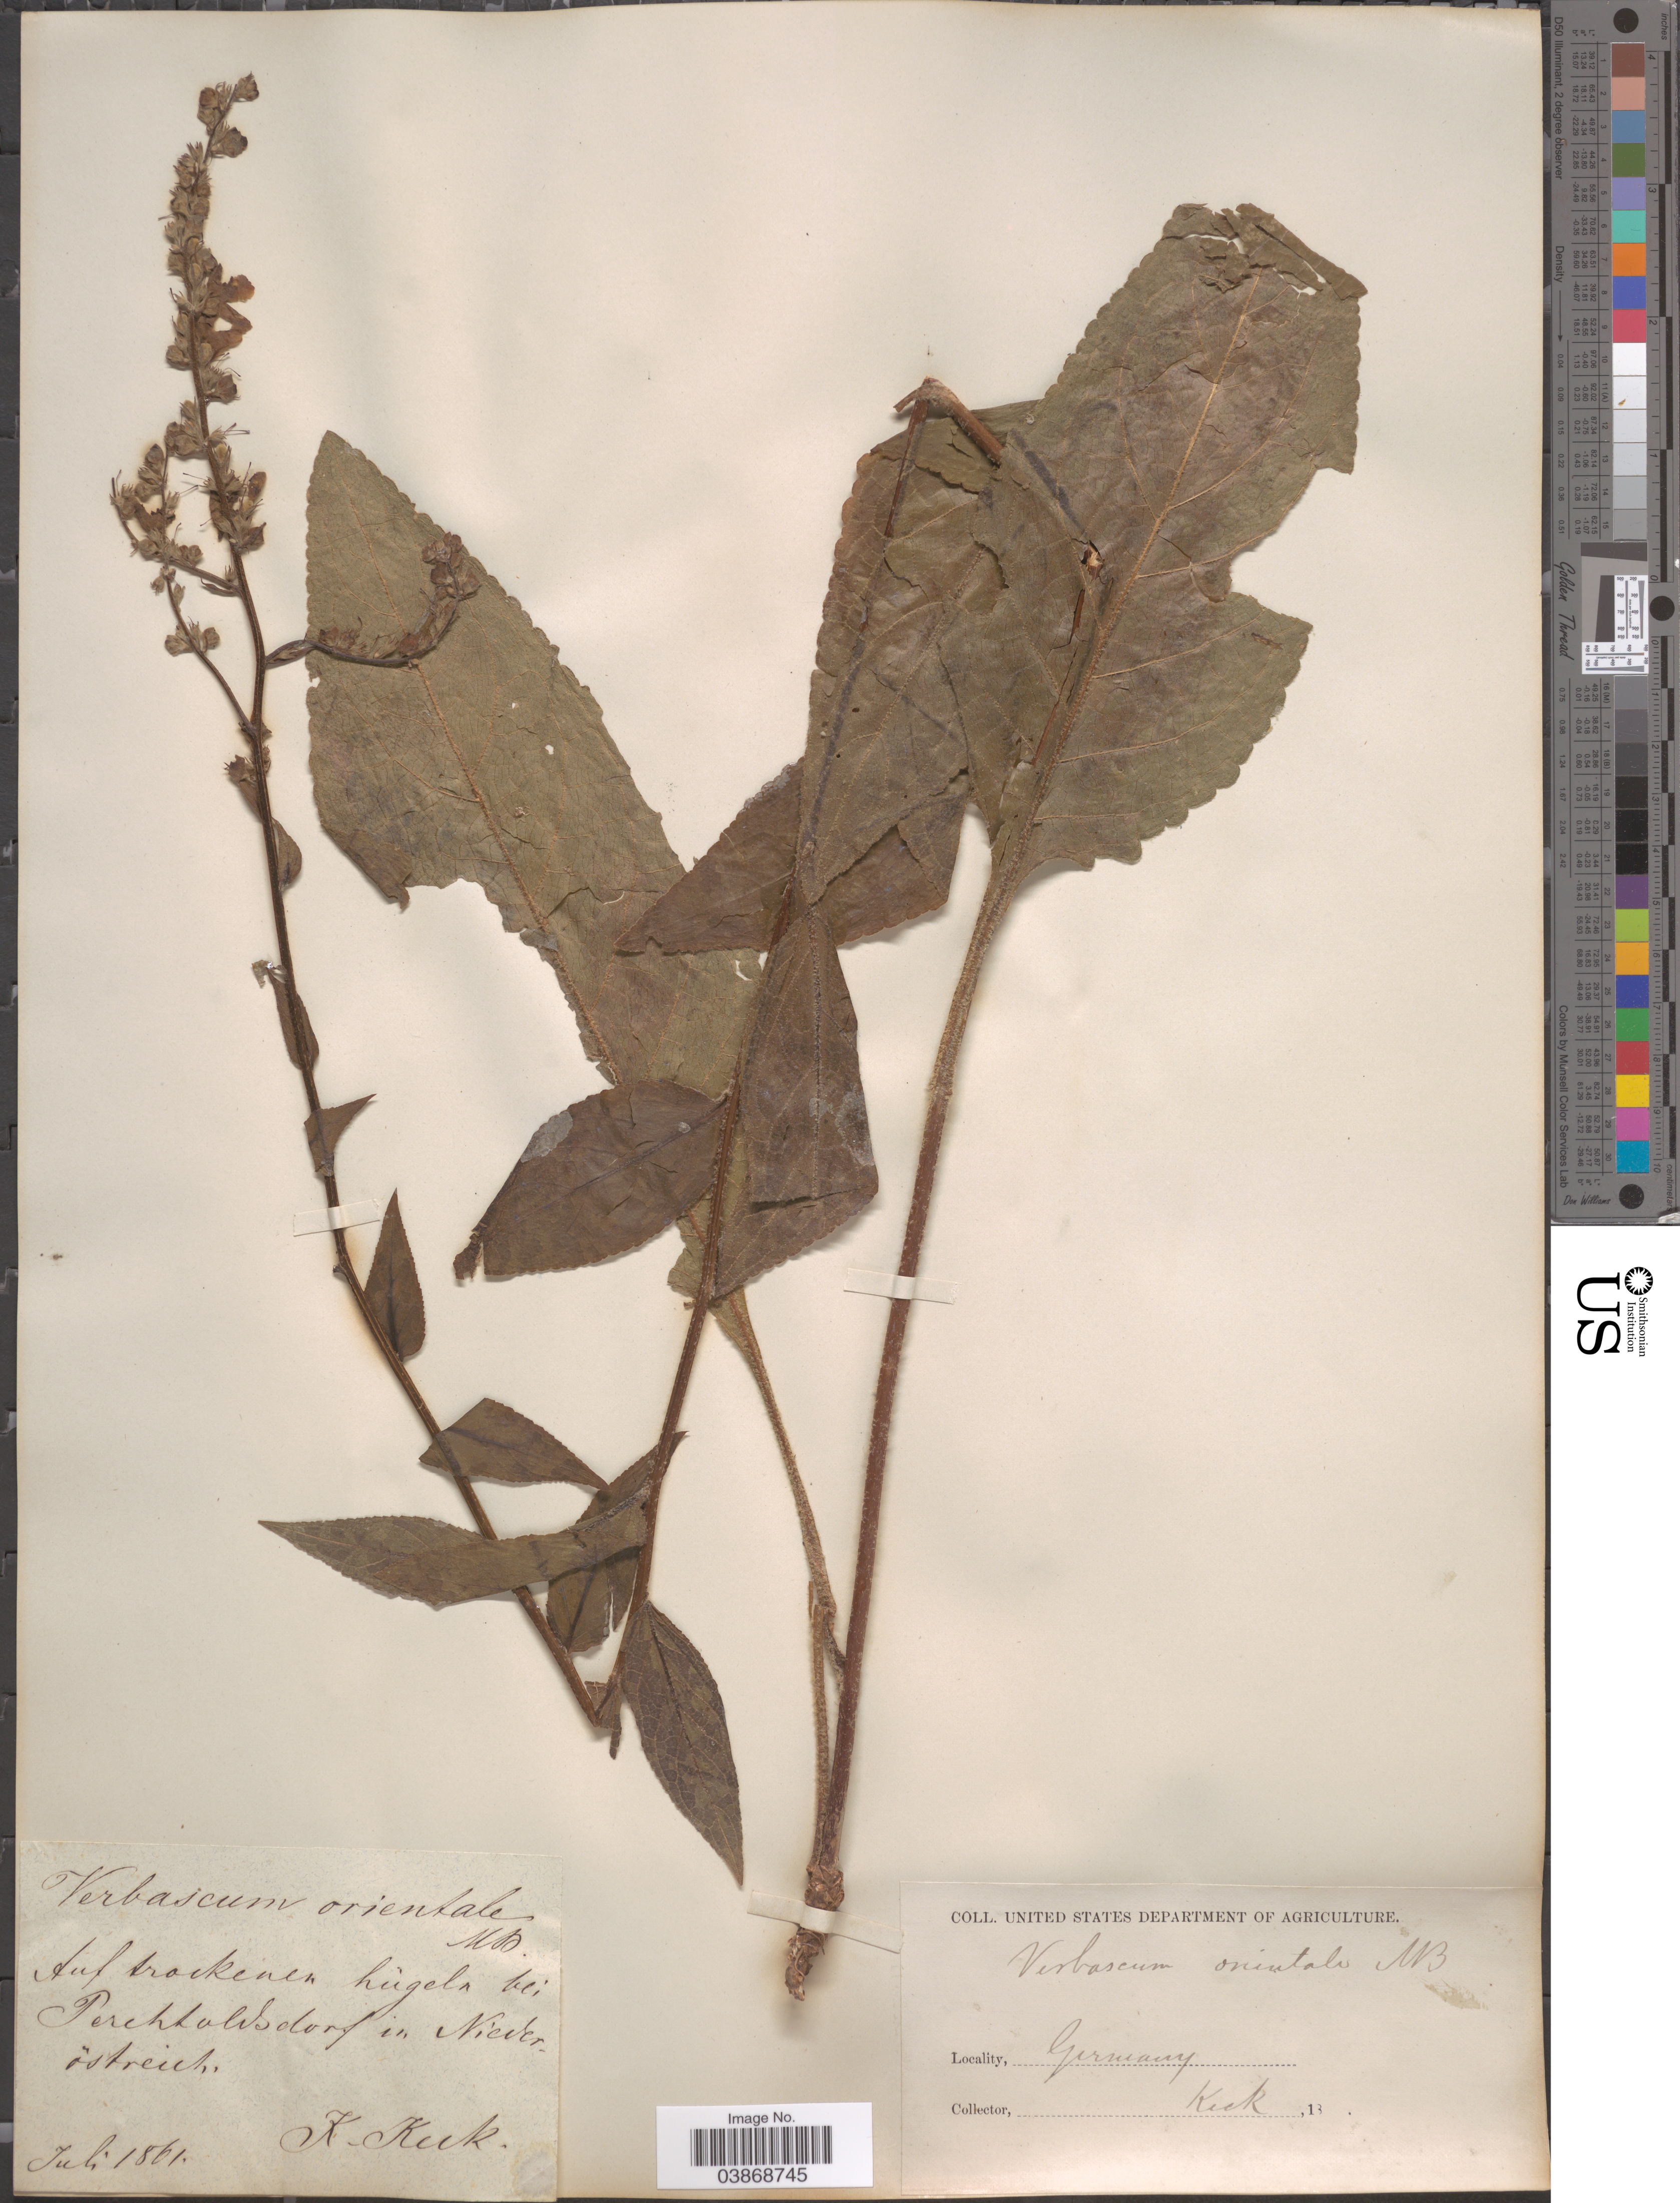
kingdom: Plantae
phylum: Tracheophyta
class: Magnoliopsida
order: Lamiales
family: Scrophulariaceae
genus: Verbascum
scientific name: Verbascum orientale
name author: (L.) All.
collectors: K. Keck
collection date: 1861-07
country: Germany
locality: Perchtoldsdorf in nieder, ostreich.